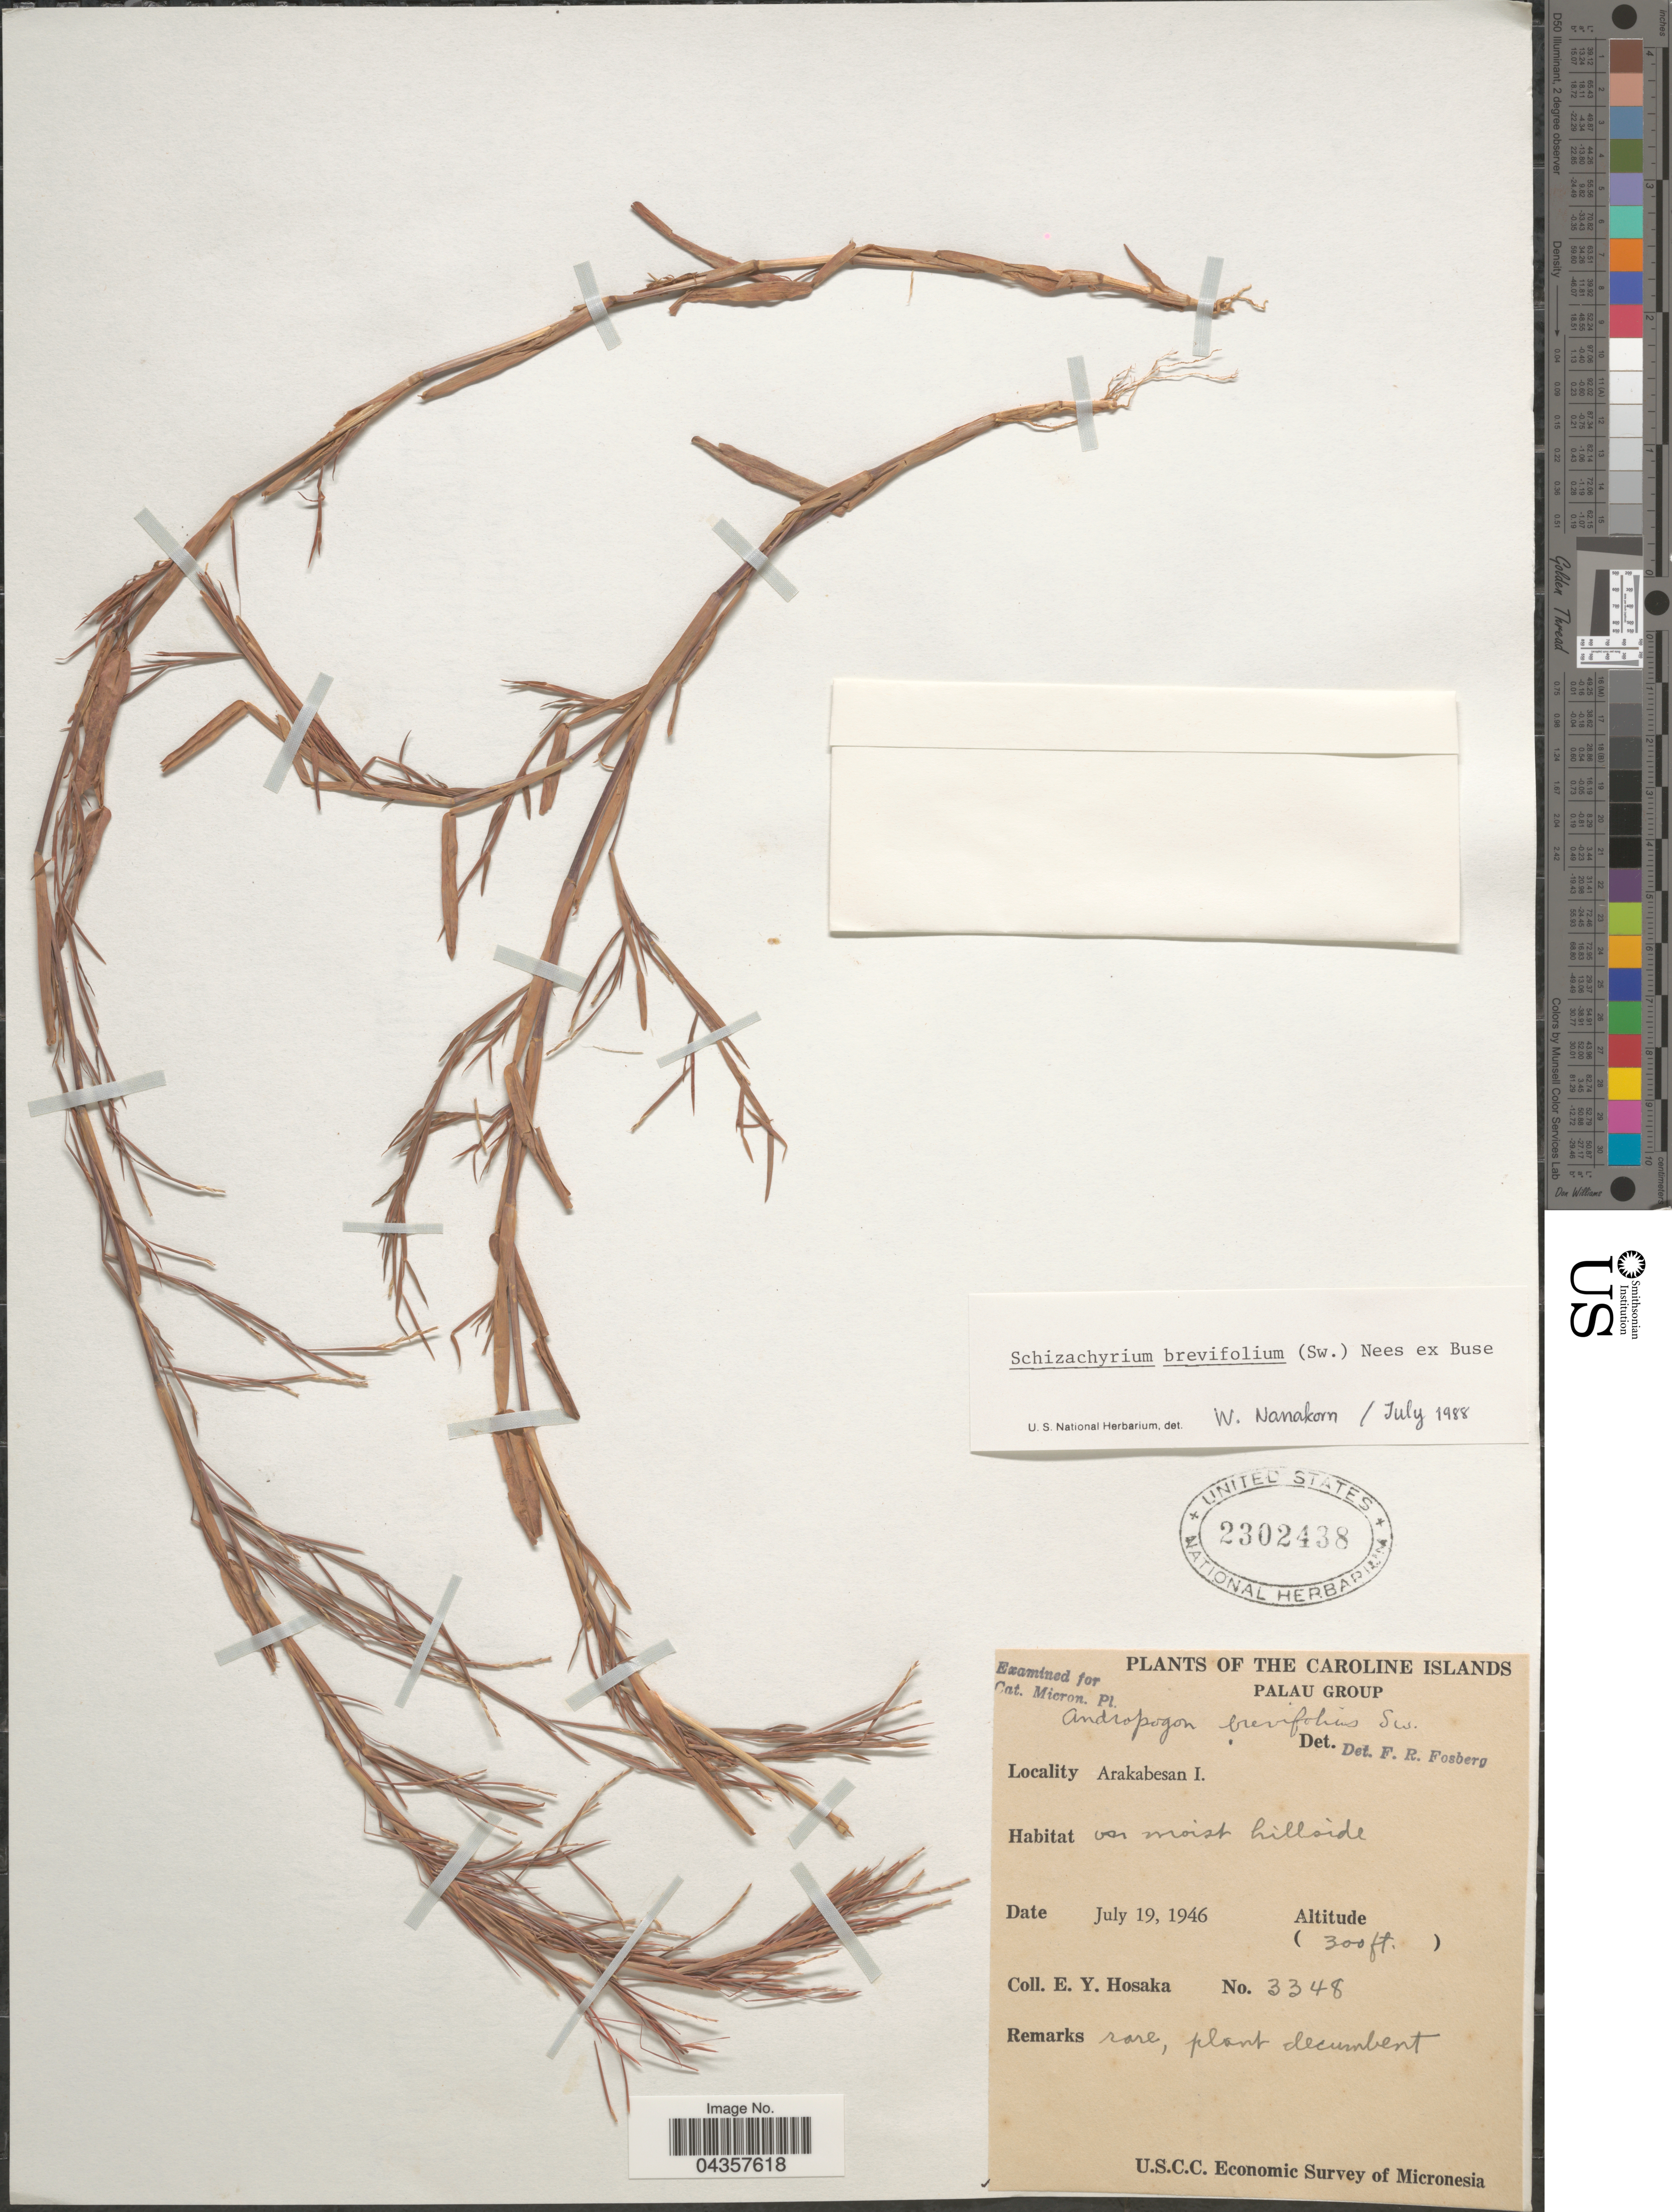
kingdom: Plantae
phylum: Tracheophyta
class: Liliopsida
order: Poales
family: Poaceae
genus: Schizachyrium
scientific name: Schizachyrium brevifolium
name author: (Sw.) Nees ex Büse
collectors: E. Y. Hosaka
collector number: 3348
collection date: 1946-07-19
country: Palau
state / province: Koror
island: Ngerekebesang [Arakabesan]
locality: The Caroline Islands. Palau Group. Arakabesan I. U.S.C.C. Economic Survey of Micronesia.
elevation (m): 91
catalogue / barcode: US 2302438